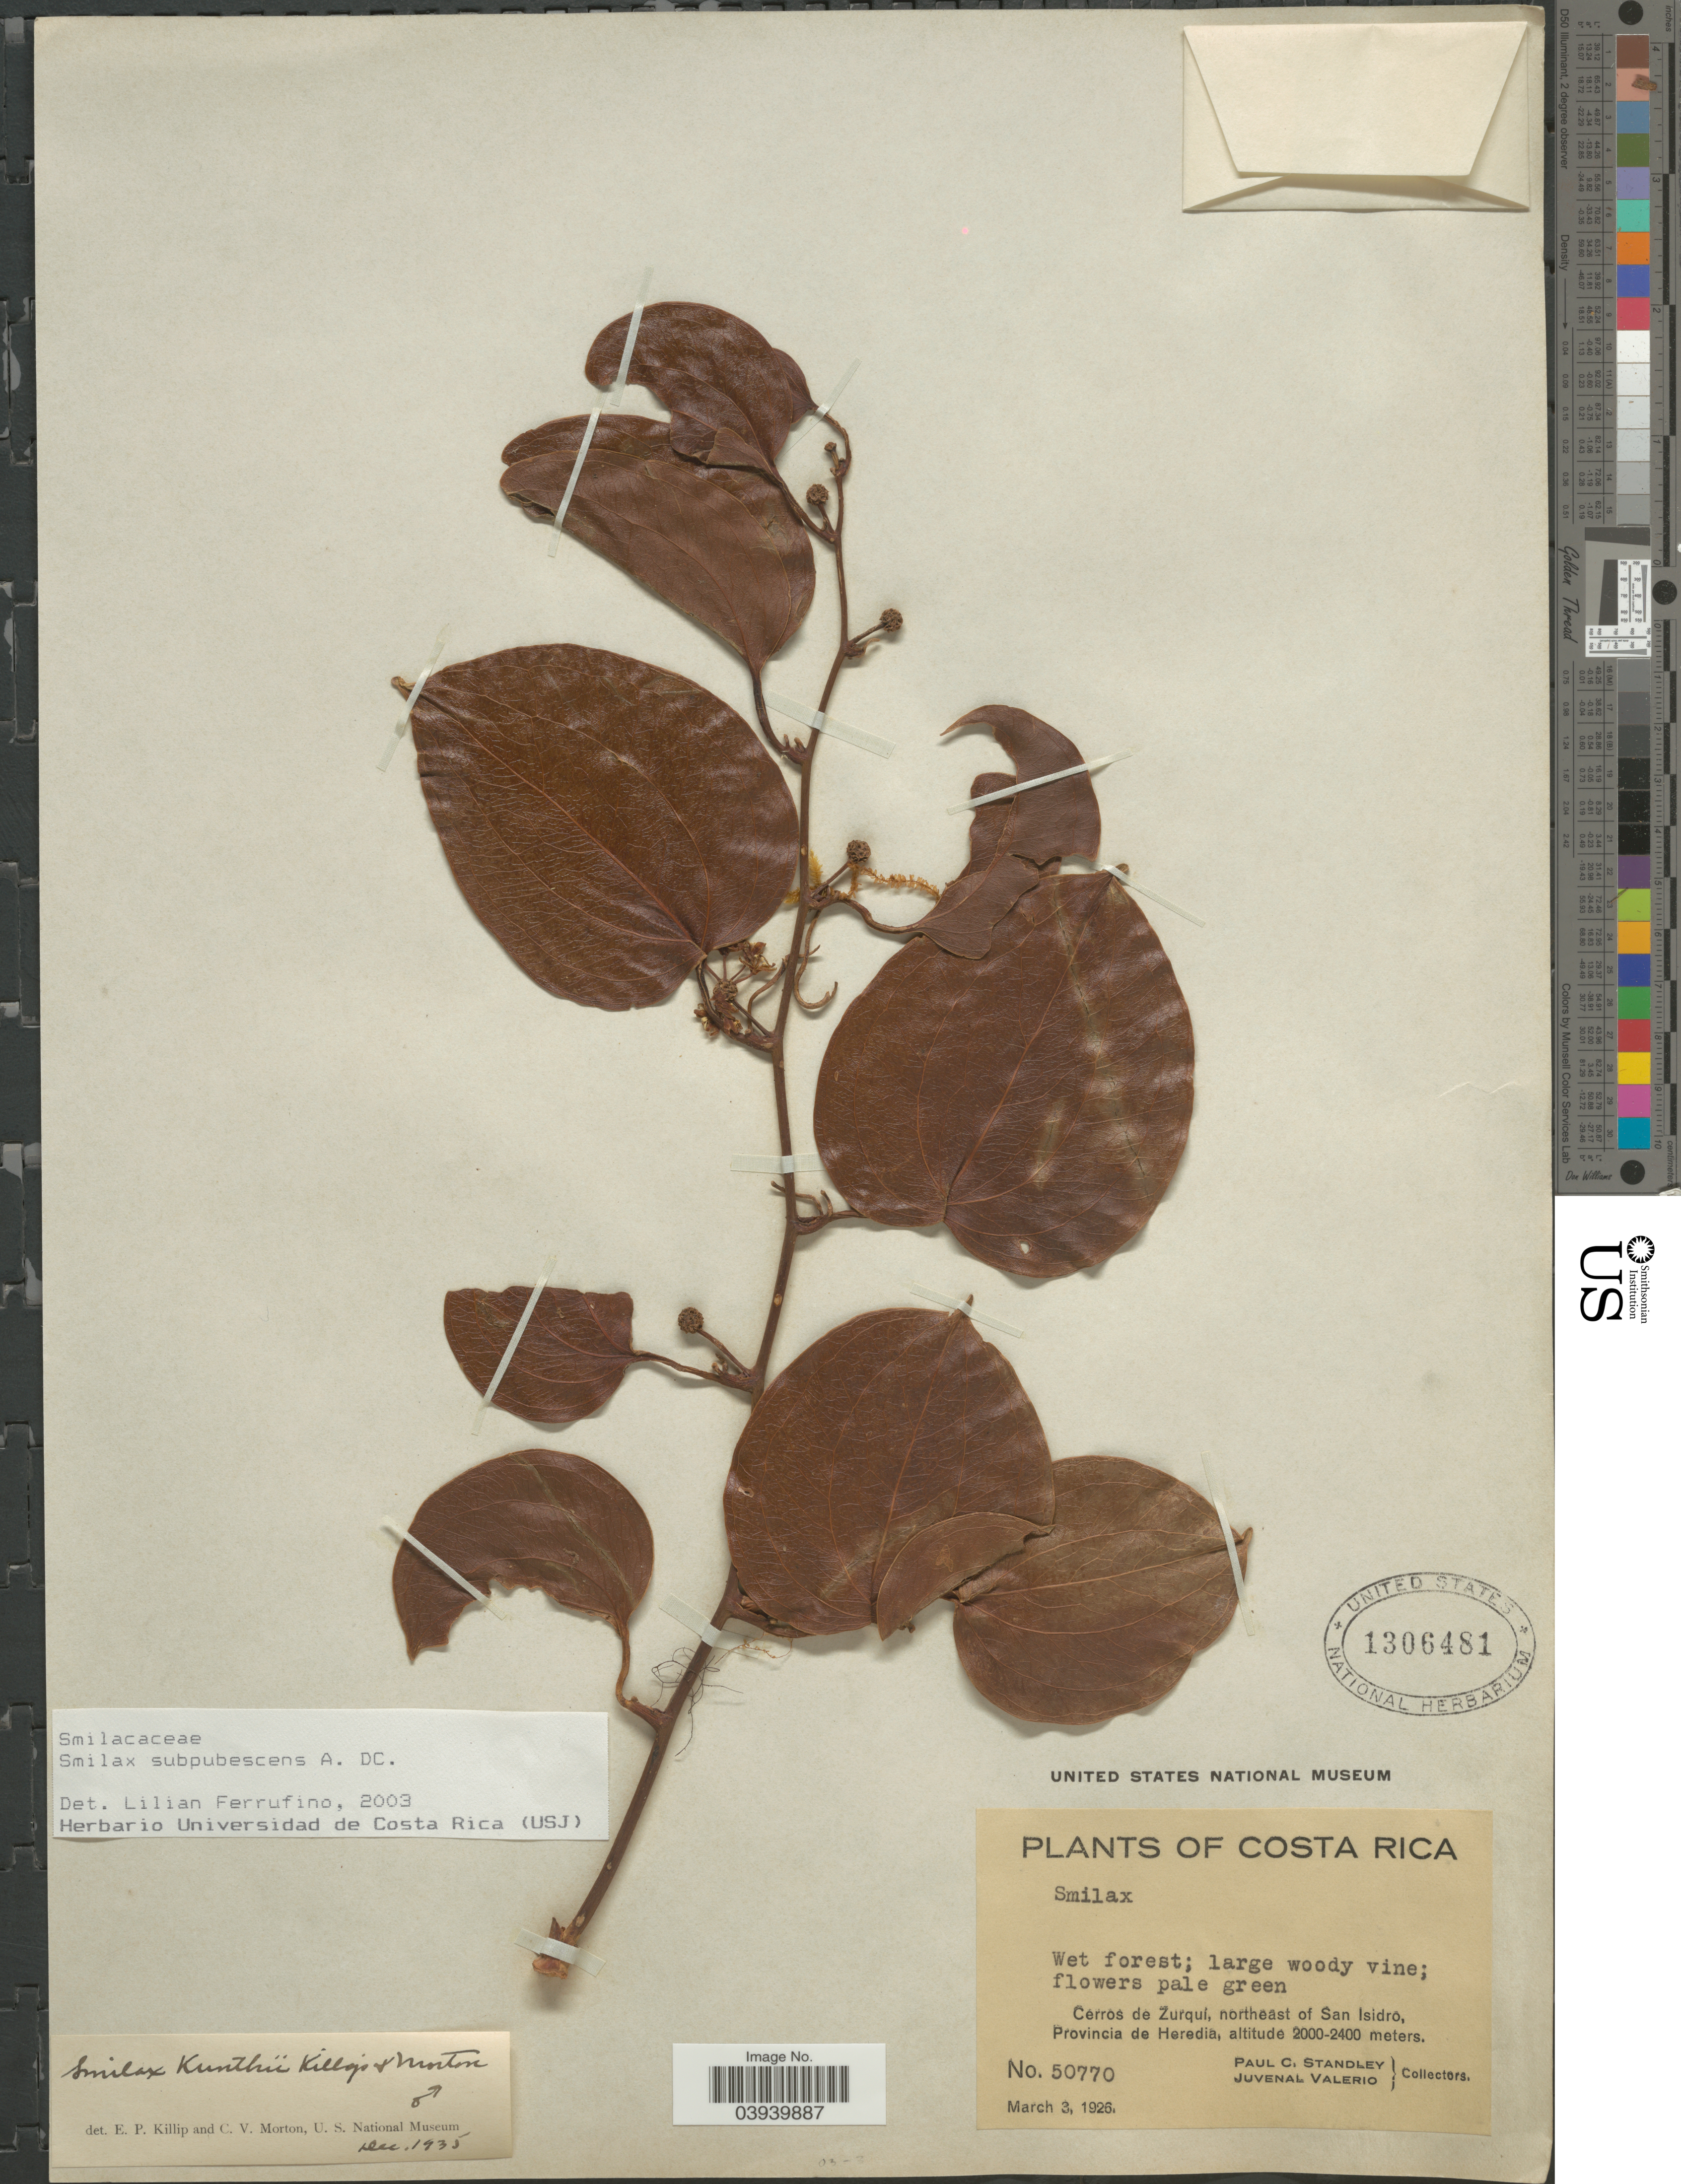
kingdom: Plantae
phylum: Tracheophyta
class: Liliopsida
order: Liliales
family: Smilacaceae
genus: Smilax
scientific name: Smilax subpubescens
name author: A. DC.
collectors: P. C. Standley & J. Valerio R.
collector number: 50770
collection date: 1926-03-03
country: Costa Rica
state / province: Heredia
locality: Cerros de Zurquí, northeast of San Isidro.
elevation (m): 2000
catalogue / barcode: US 1306481